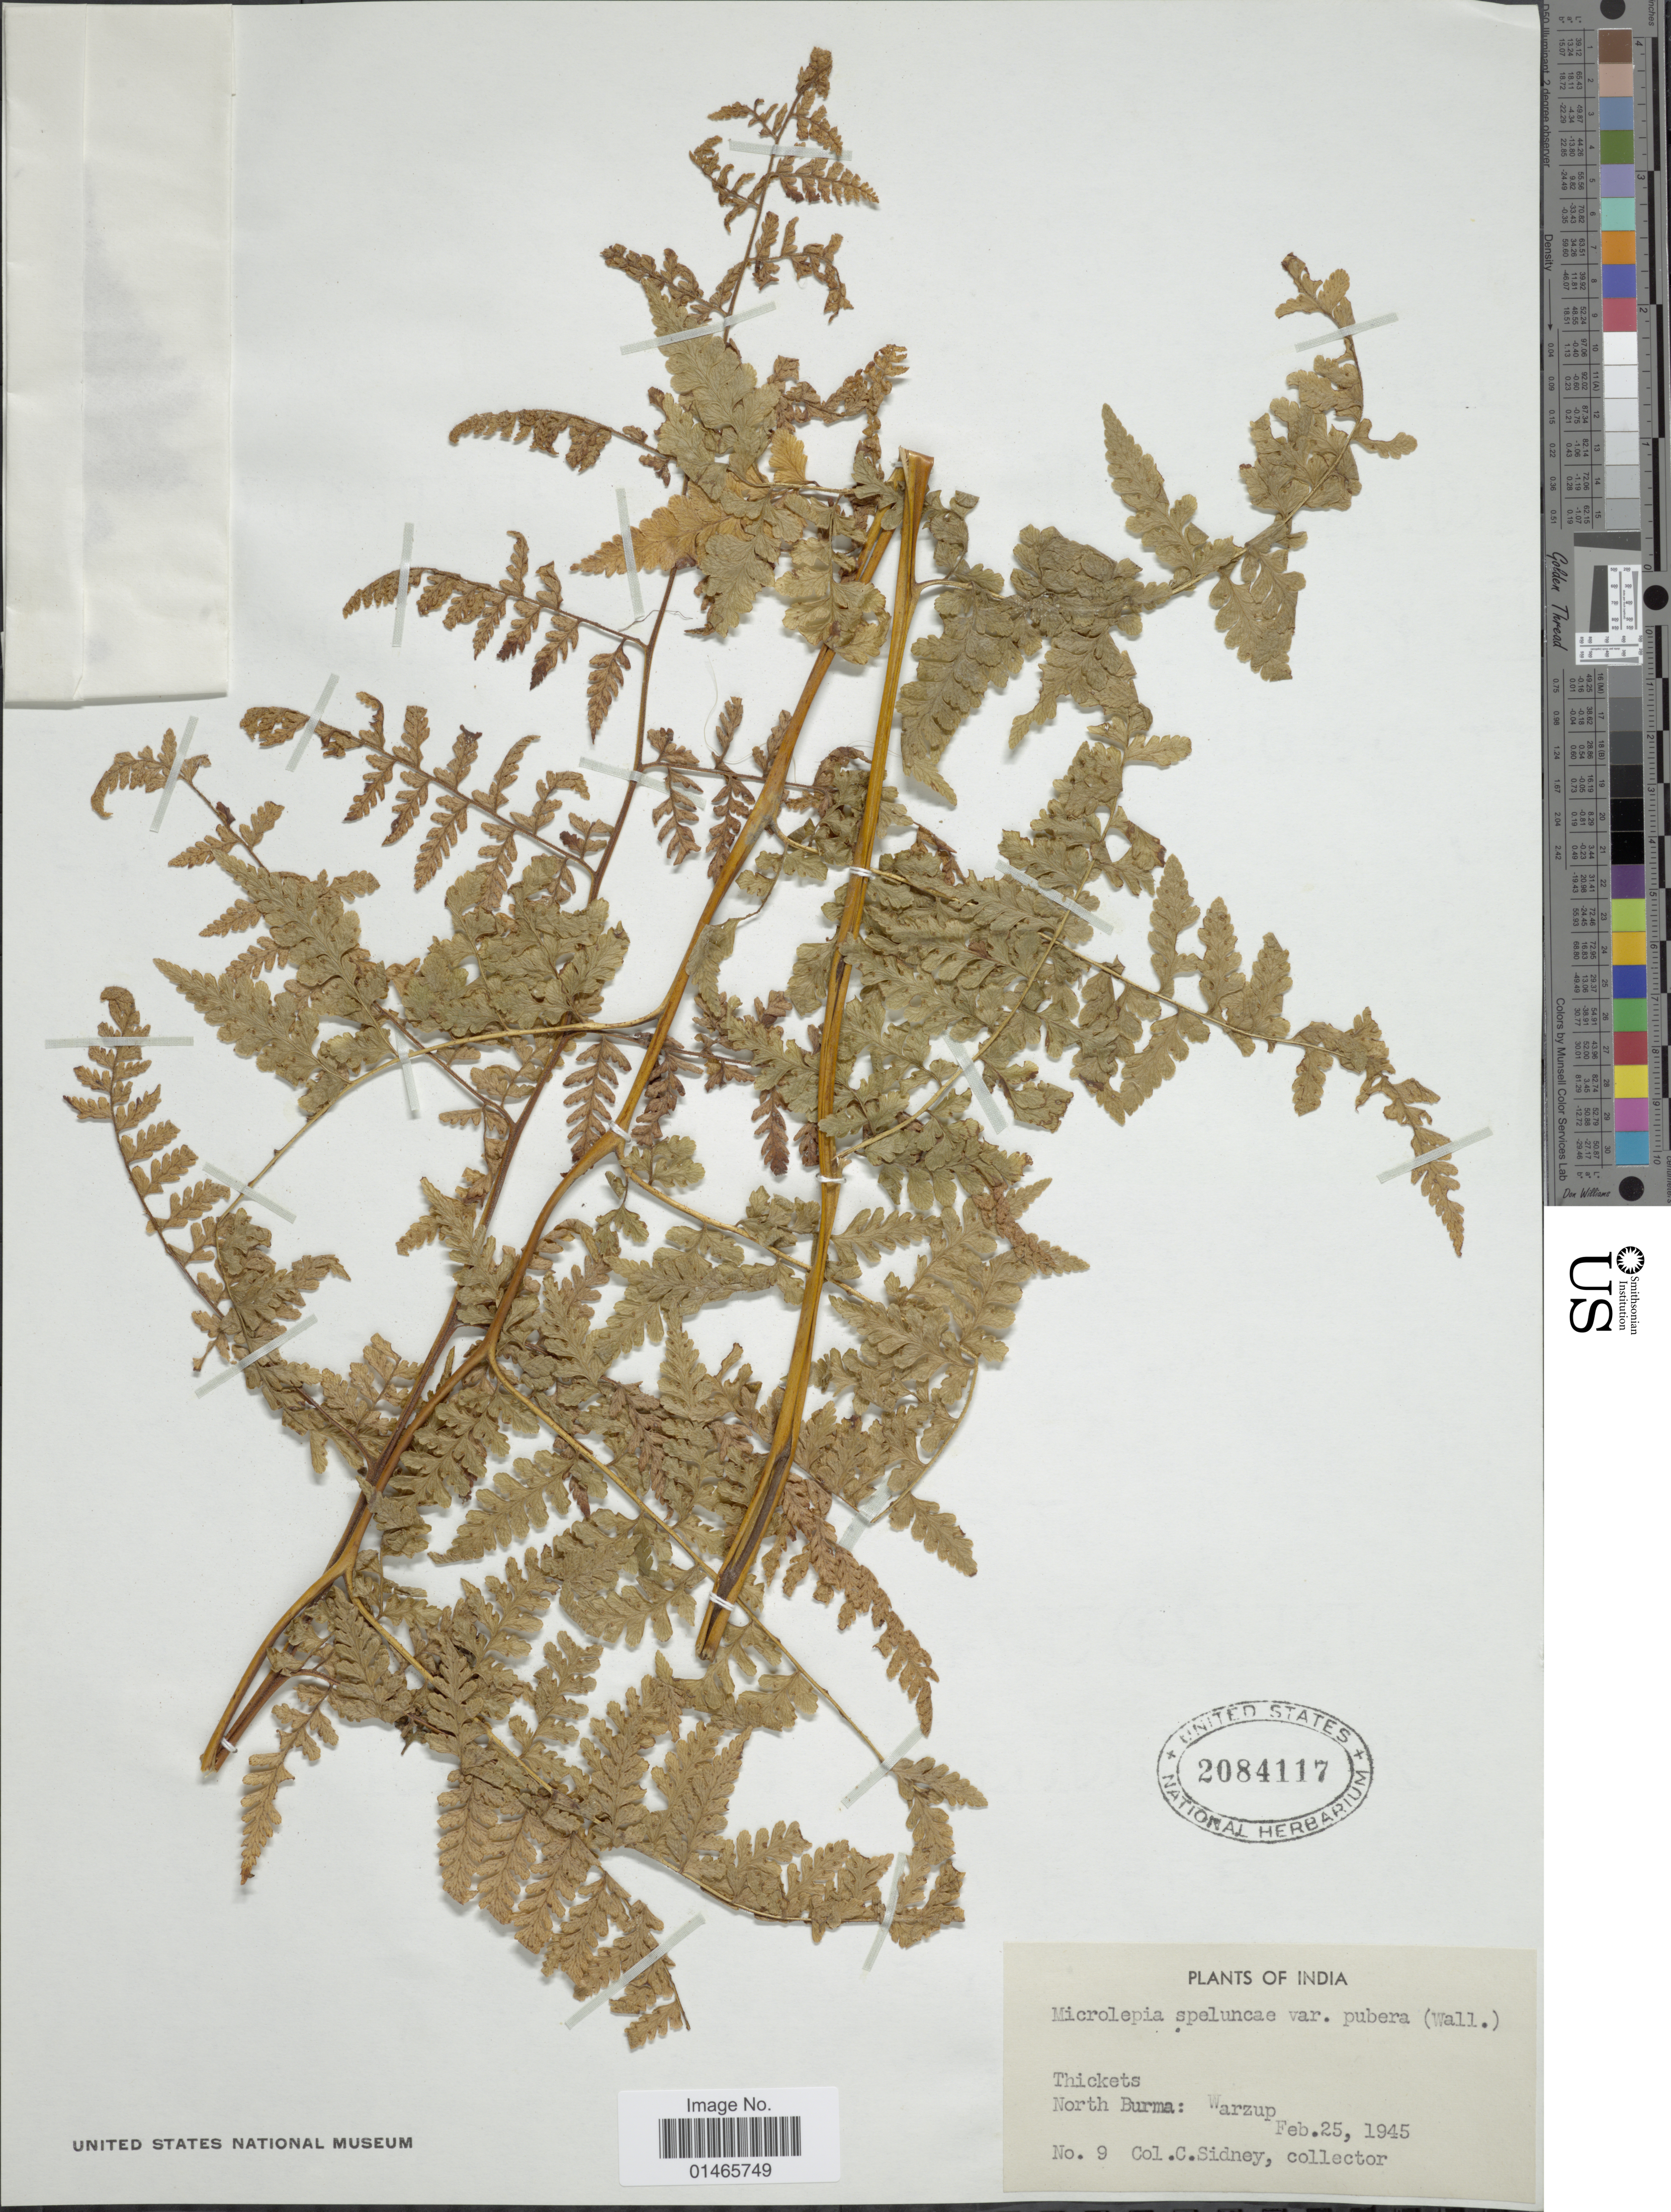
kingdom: Plantae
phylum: Tracheophyta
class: Polypodiopsida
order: Polypodiales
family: Dennstaedtiaceae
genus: Microlepia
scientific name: Microlepia speluncae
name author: (L.) T. Moore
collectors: C. Sidney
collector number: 9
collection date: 1945-02-25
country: Myanmar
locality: India, North Burma: Warzup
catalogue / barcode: US 2084117